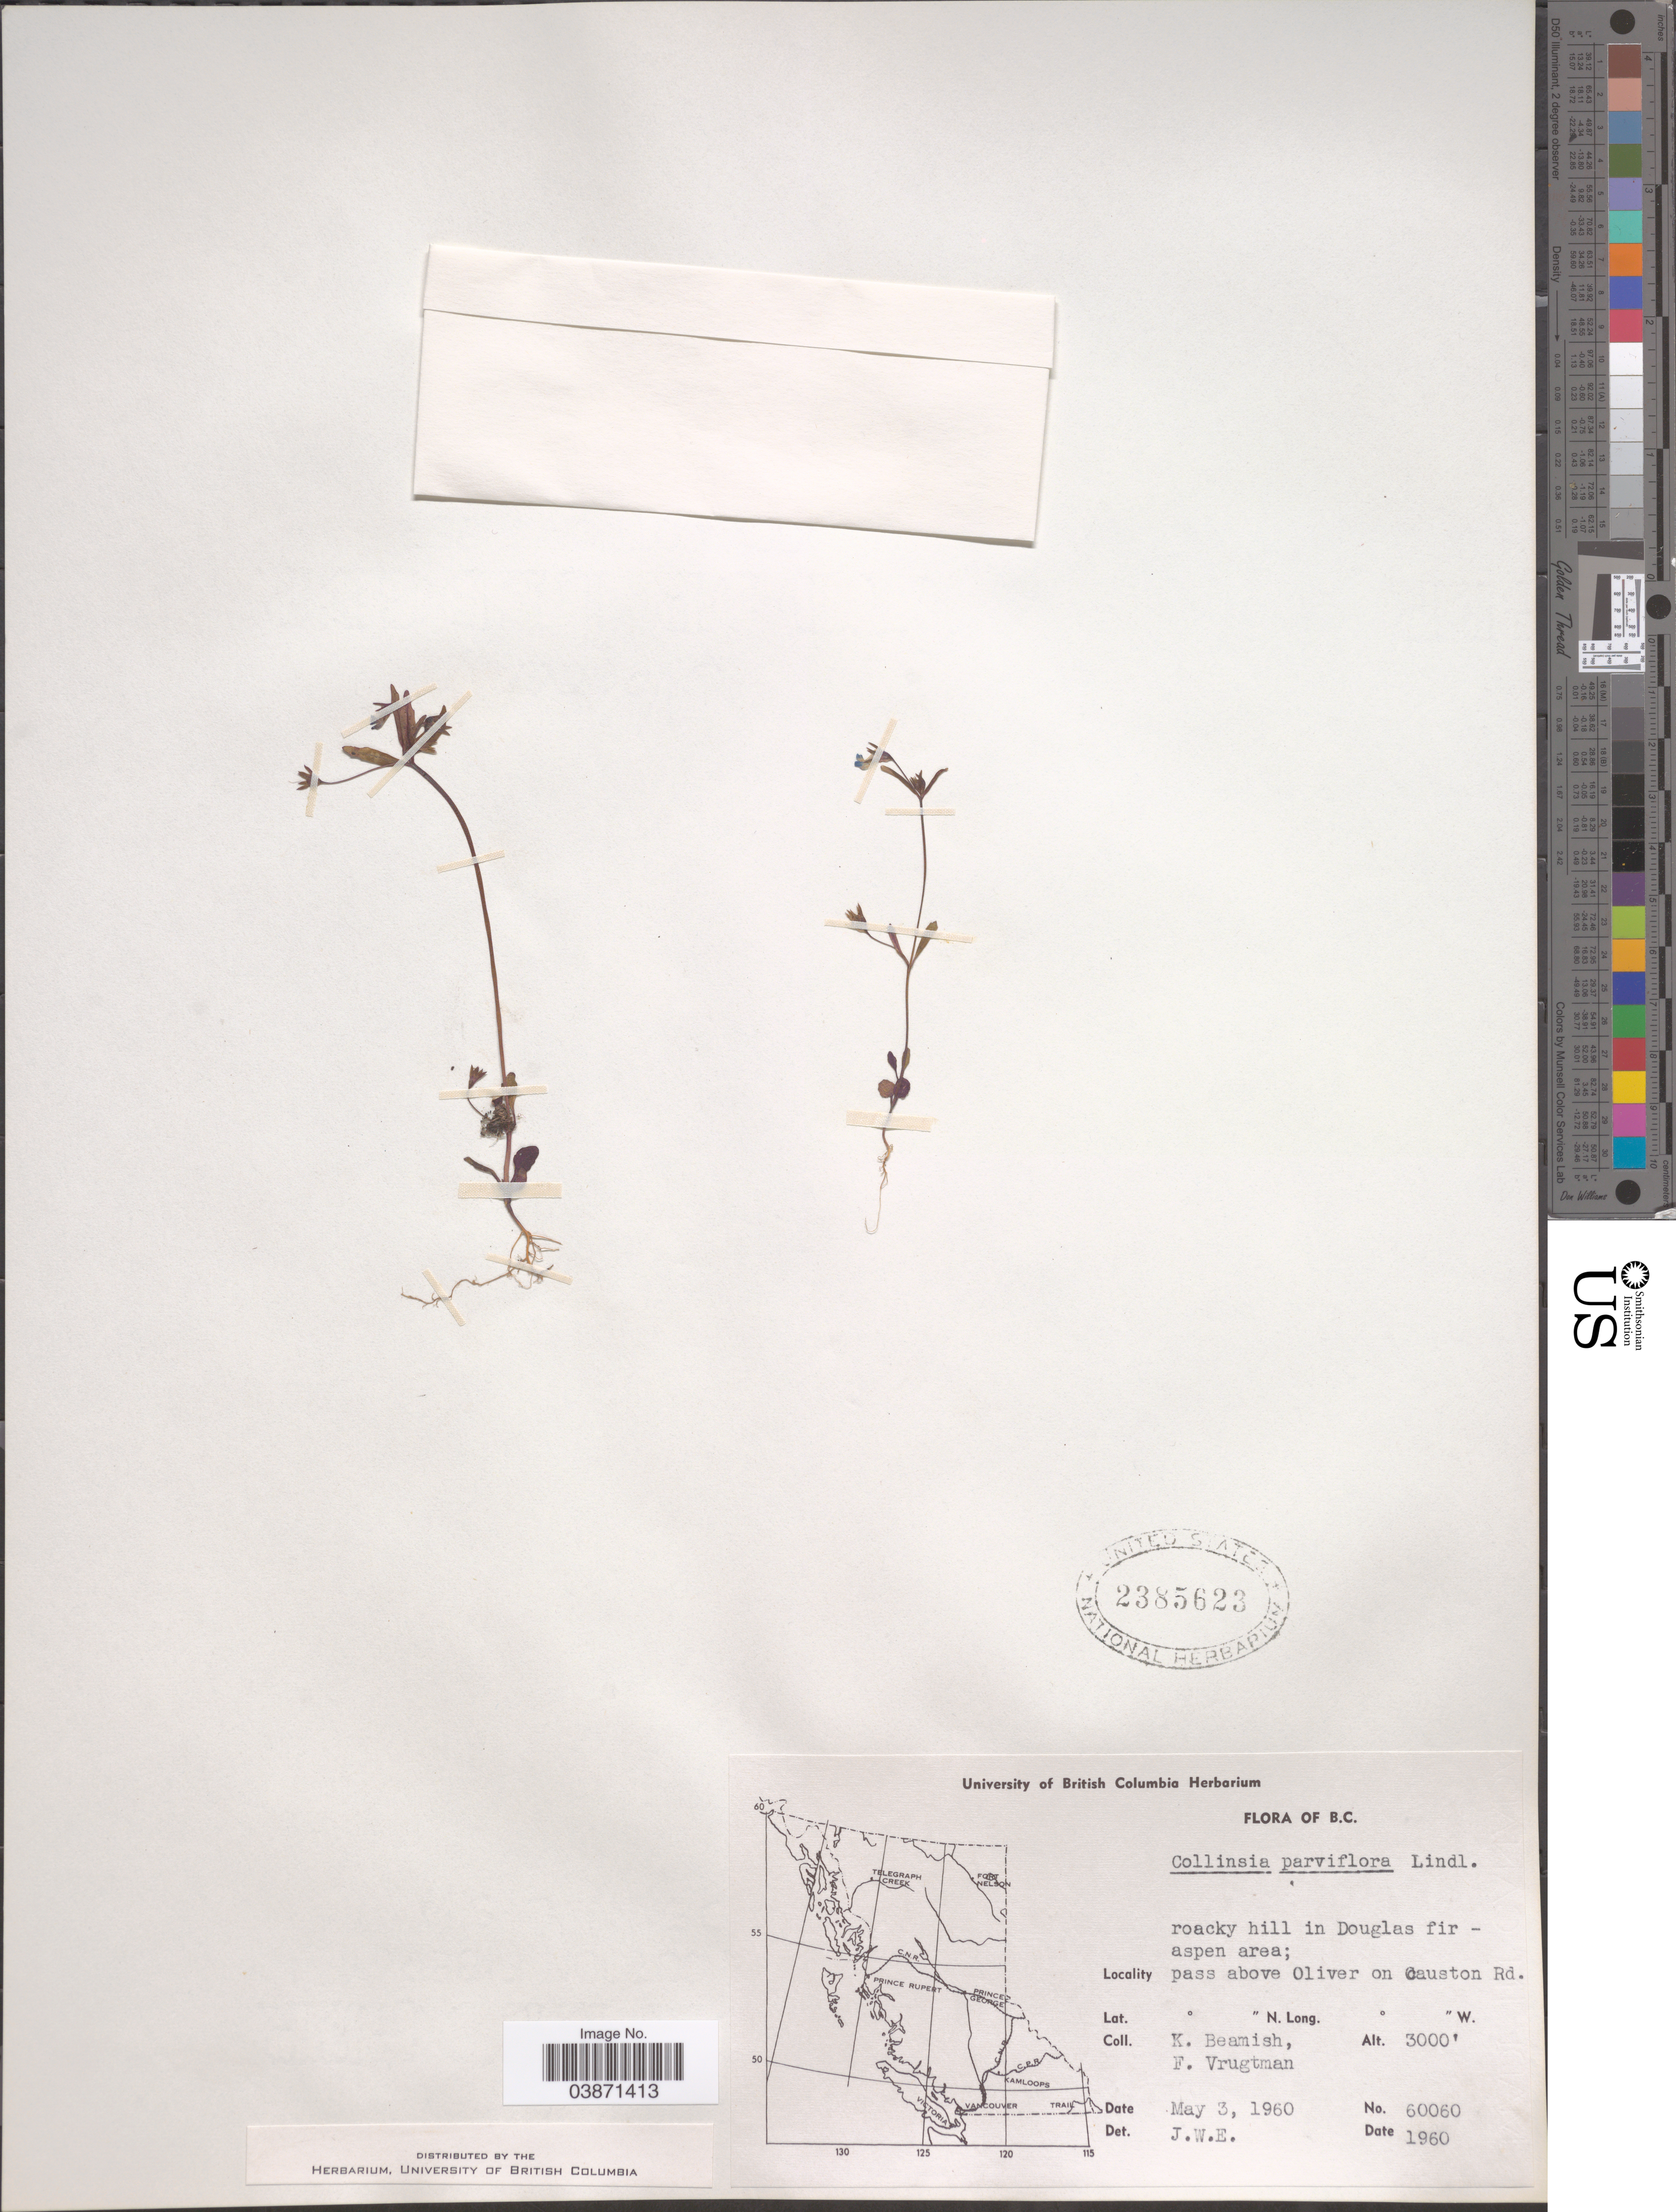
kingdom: Plantae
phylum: Tracheophyta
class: Magnoliopsida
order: Lamiales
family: Plantaginaceae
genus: Collinsia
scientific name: Collinsia parviflora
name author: Douglas ex Lindl.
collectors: K. Beamish & F. Vrugtman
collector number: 60060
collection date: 1960-05-03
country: Canada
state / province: British Columbia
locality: Roacky hill in Douglas fir-aspen area; Pass above Oliver on Causton Rd.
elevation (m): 914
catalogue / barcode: US 2385623